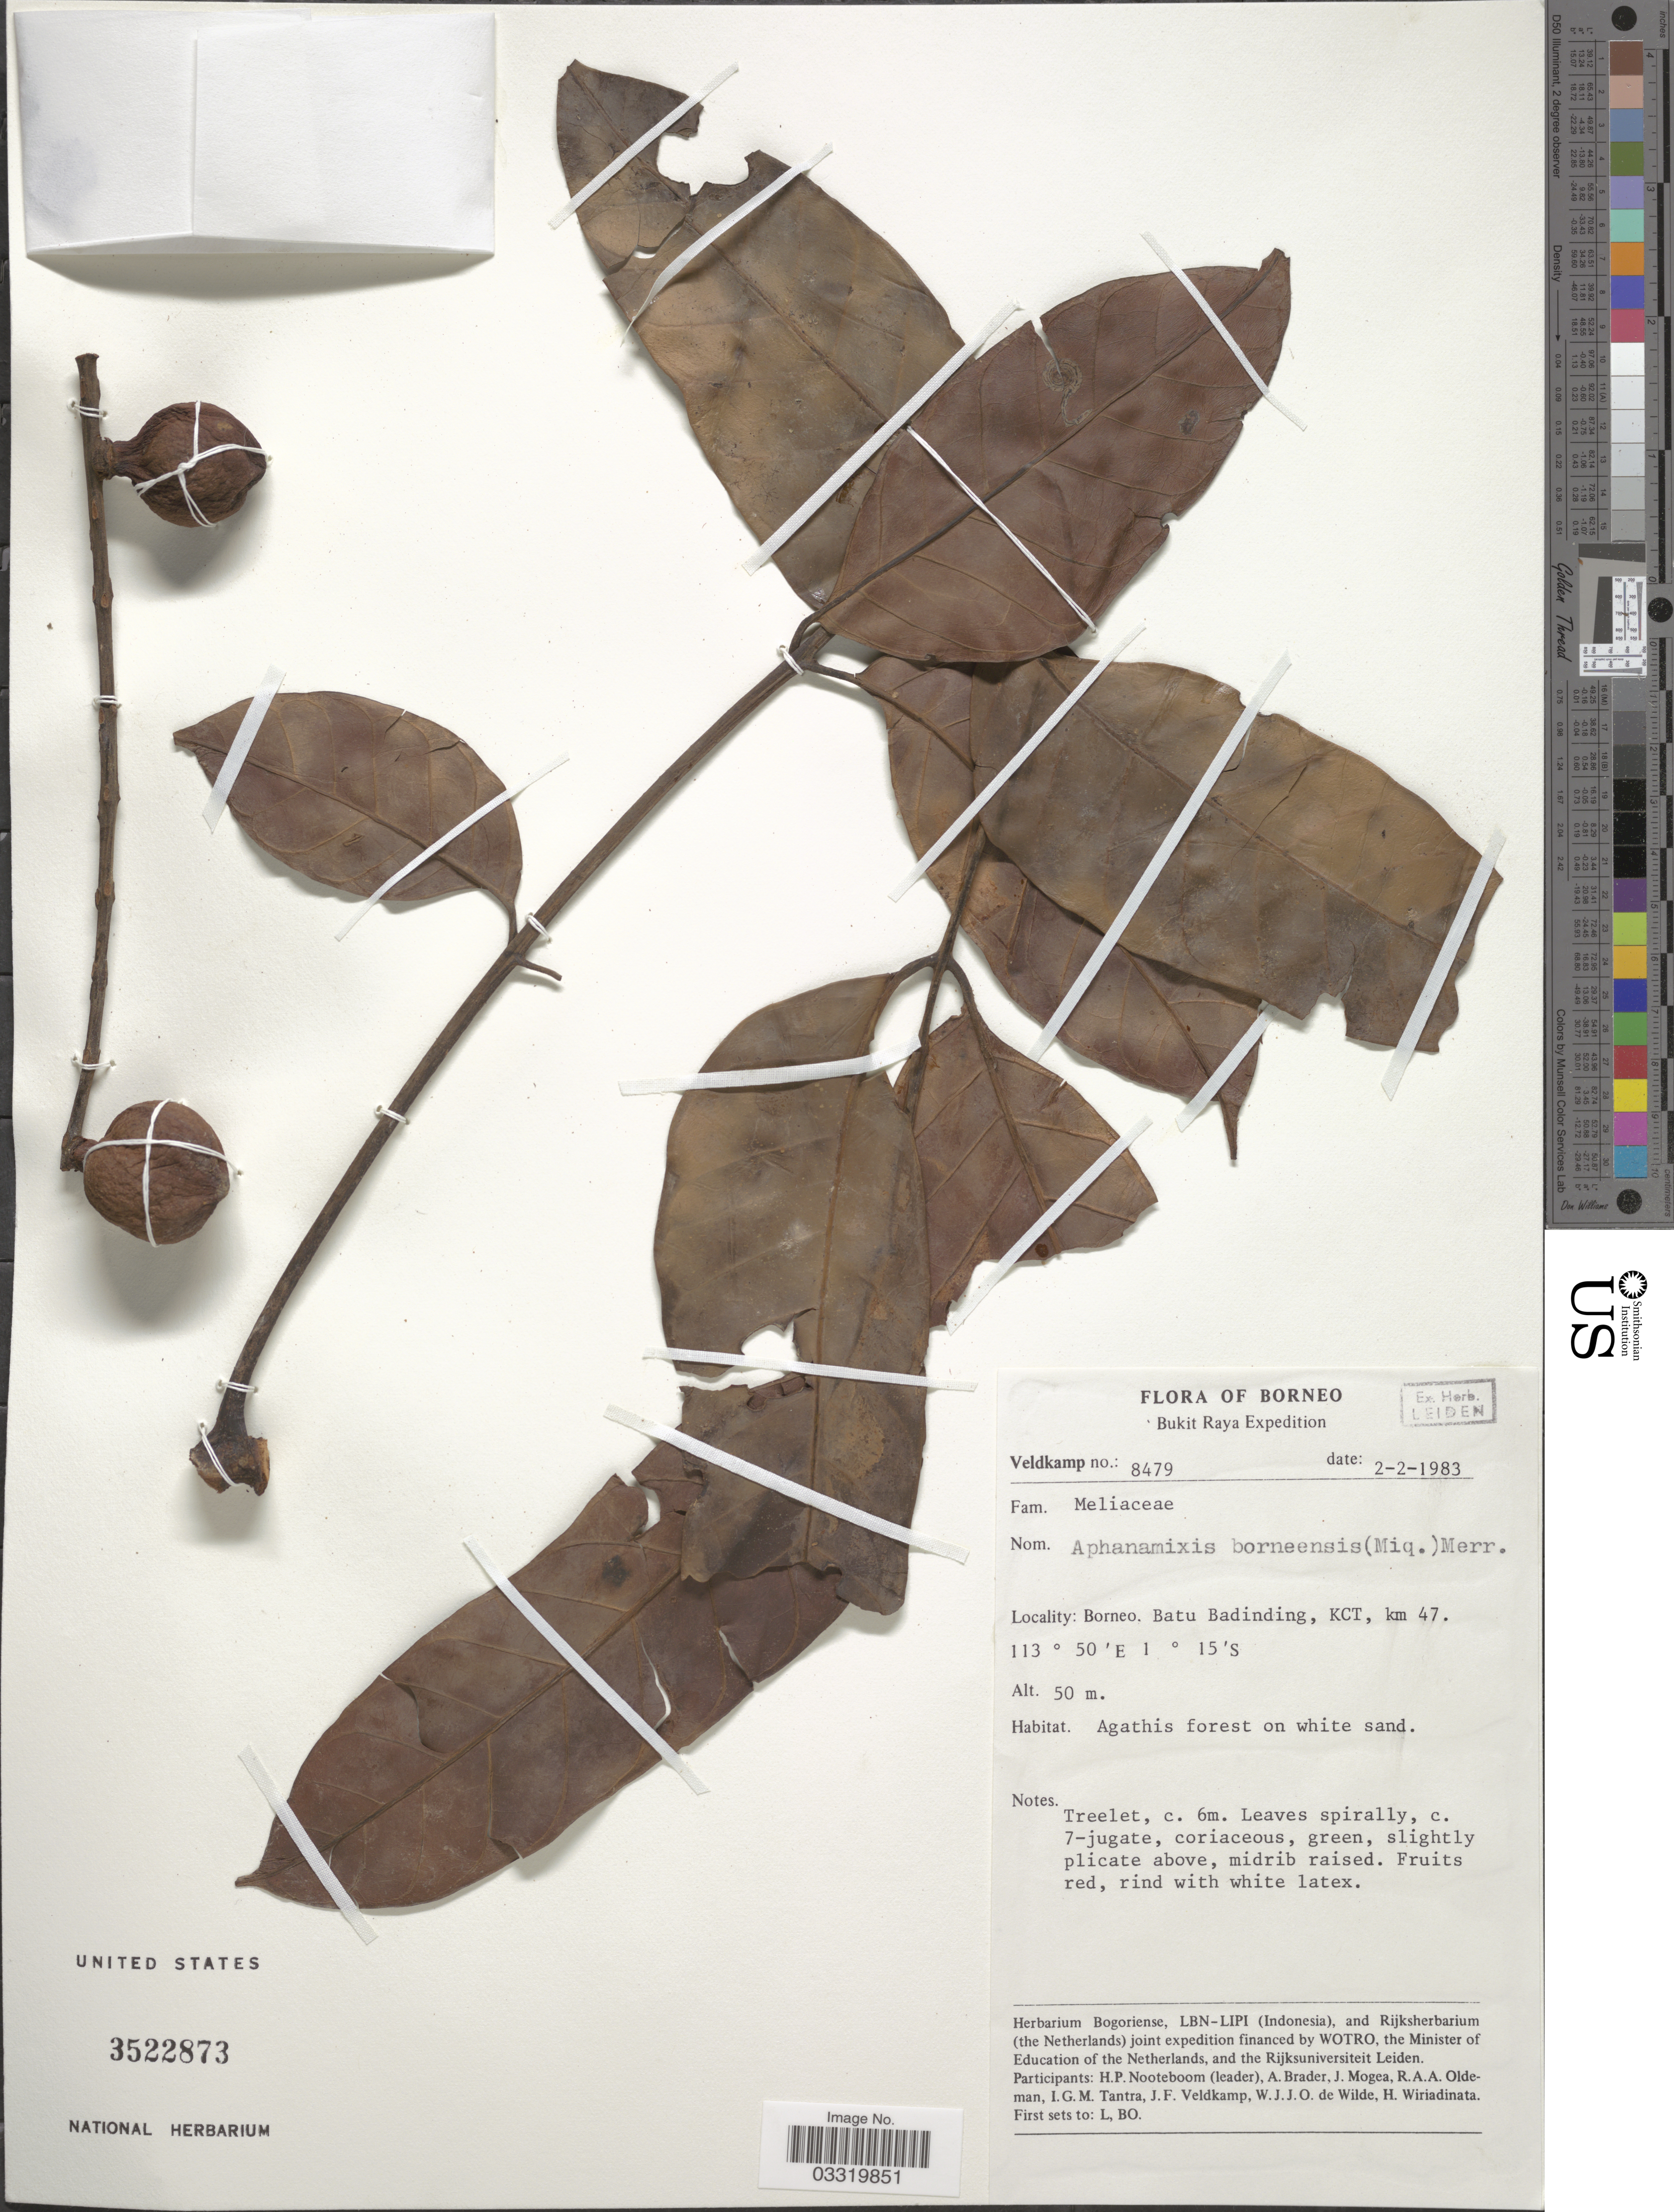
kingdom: Plantae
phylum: Tracheophyta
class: Magnoliopsida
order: Sapindales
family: Meliaceae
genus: Aphanamixis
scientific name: Aphanamixis borneensis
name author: (Miq.) Merr.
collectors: J. F. Veldkamp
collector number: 8479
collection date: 1983-02-02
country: Indonesia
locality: Borneo, Bukit Raya, Batu Badinding, KCT, km 47.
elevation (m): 50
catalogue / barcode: US 3522873